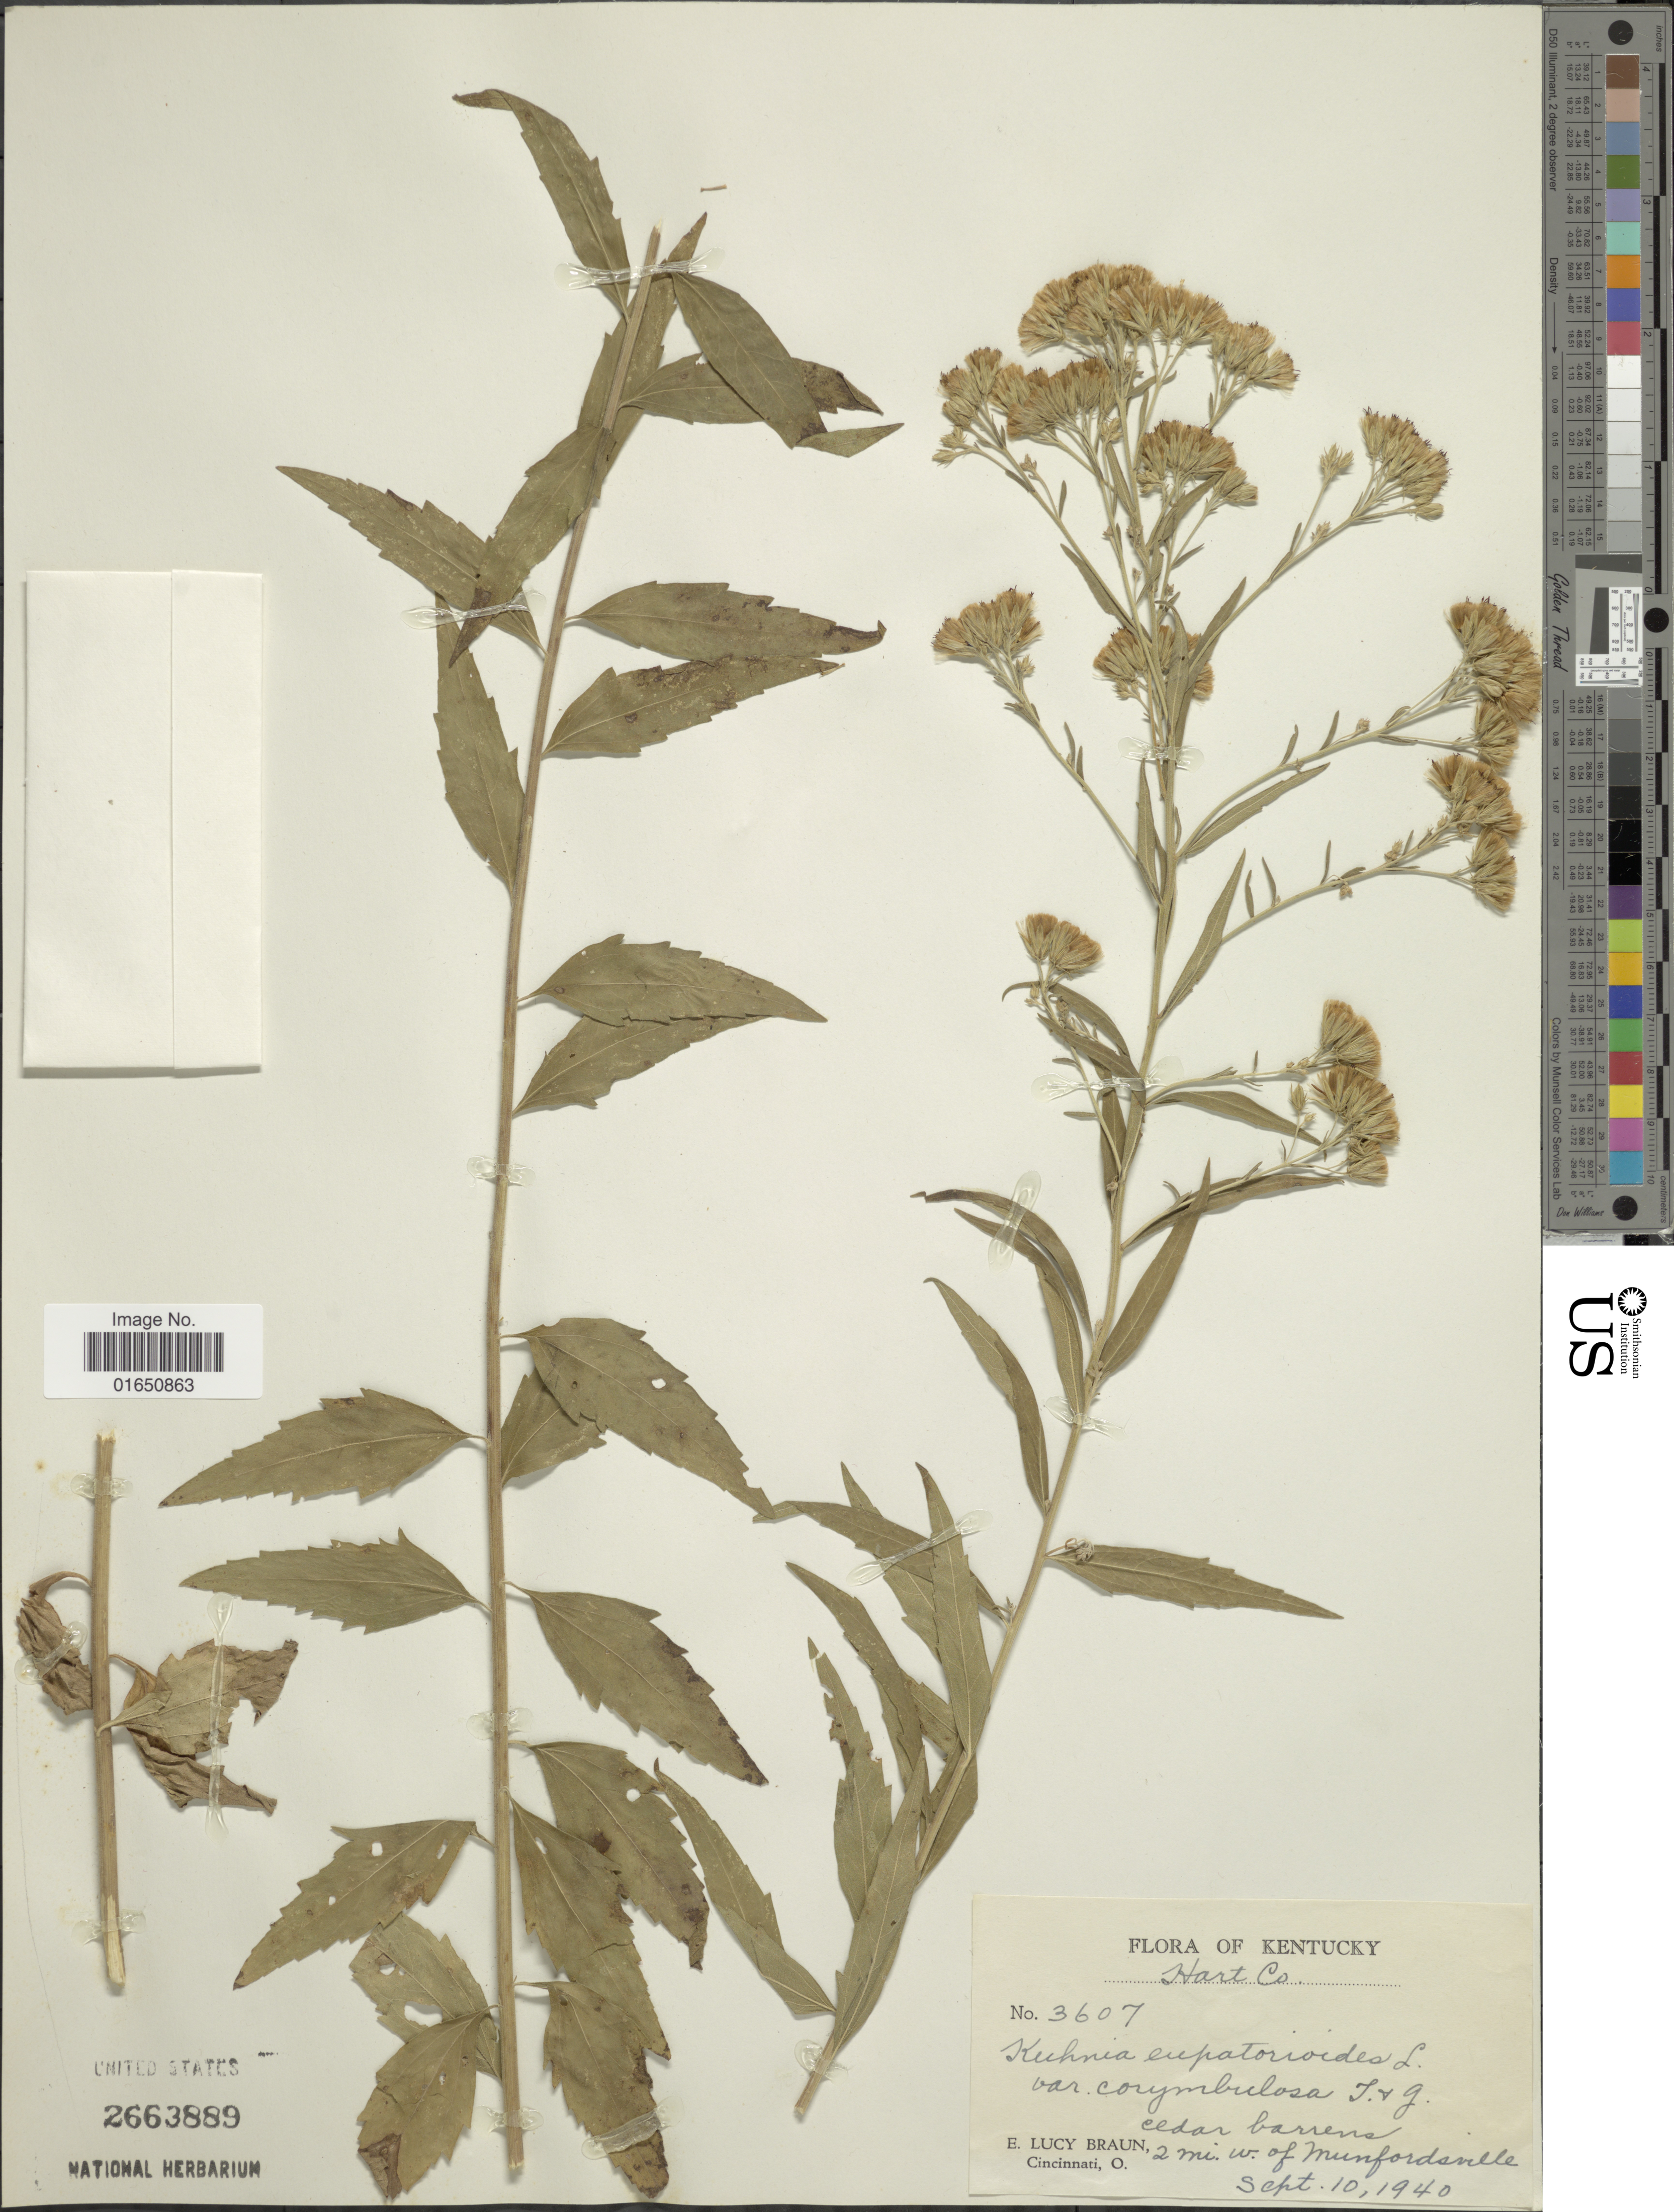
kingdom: Plantae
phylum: Tracheophyta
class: Magnoliopsida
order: Asterales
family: Asteraceae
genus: Brickellia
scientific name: Brickellia eupatorioides var. corymbulosa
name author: (Torr. & A. Gray) Shinners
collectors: E. L. Braun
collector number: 3607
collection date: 1940-09-10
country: United States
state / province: Kentucky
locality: Hart Co. Cedar Barrens, 2 mi. w. of Munfordsville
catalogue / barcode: US 2663889